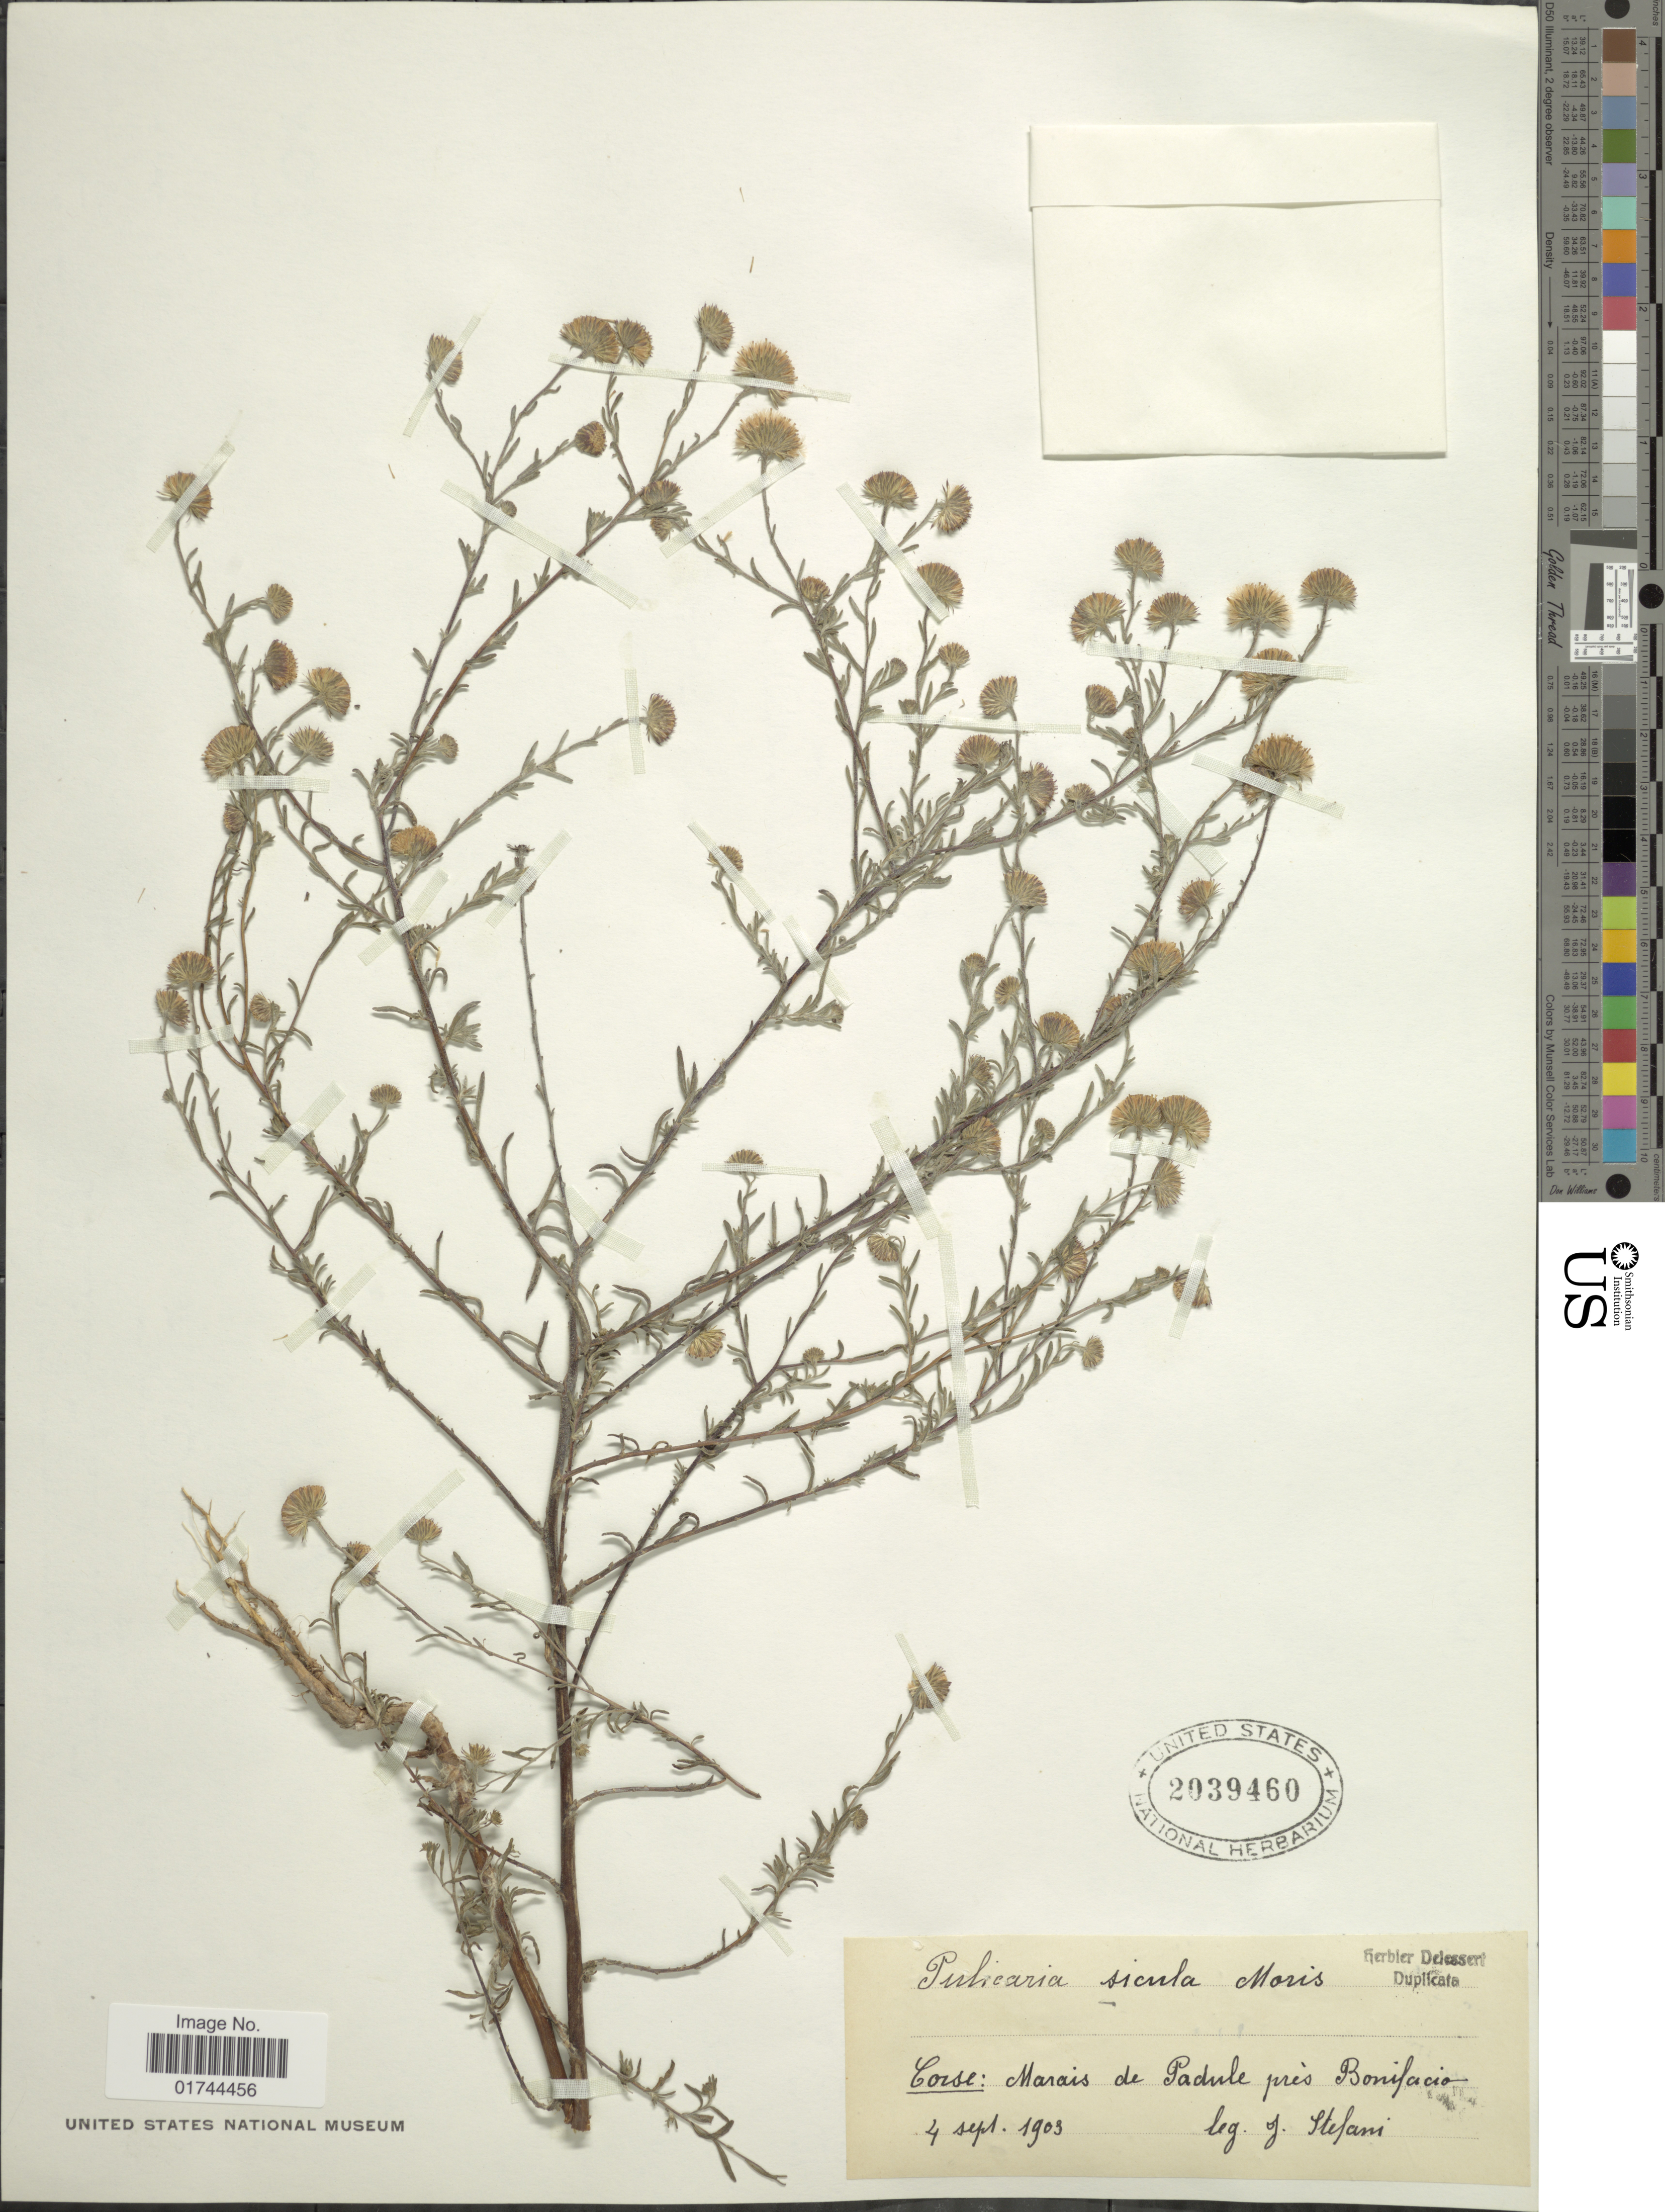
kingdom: Plantae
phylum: Tracheophyta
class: Magnoliopsida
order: Asterales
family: Asteraceae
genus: Pulicaria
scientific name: Pulicaria sicula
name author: (L.) Moris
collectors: J. Stefani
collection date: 1903-09-04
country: France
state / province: Corsica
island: Corse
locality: Marais de Padule pres Bonifacio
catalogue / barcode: US 2039460